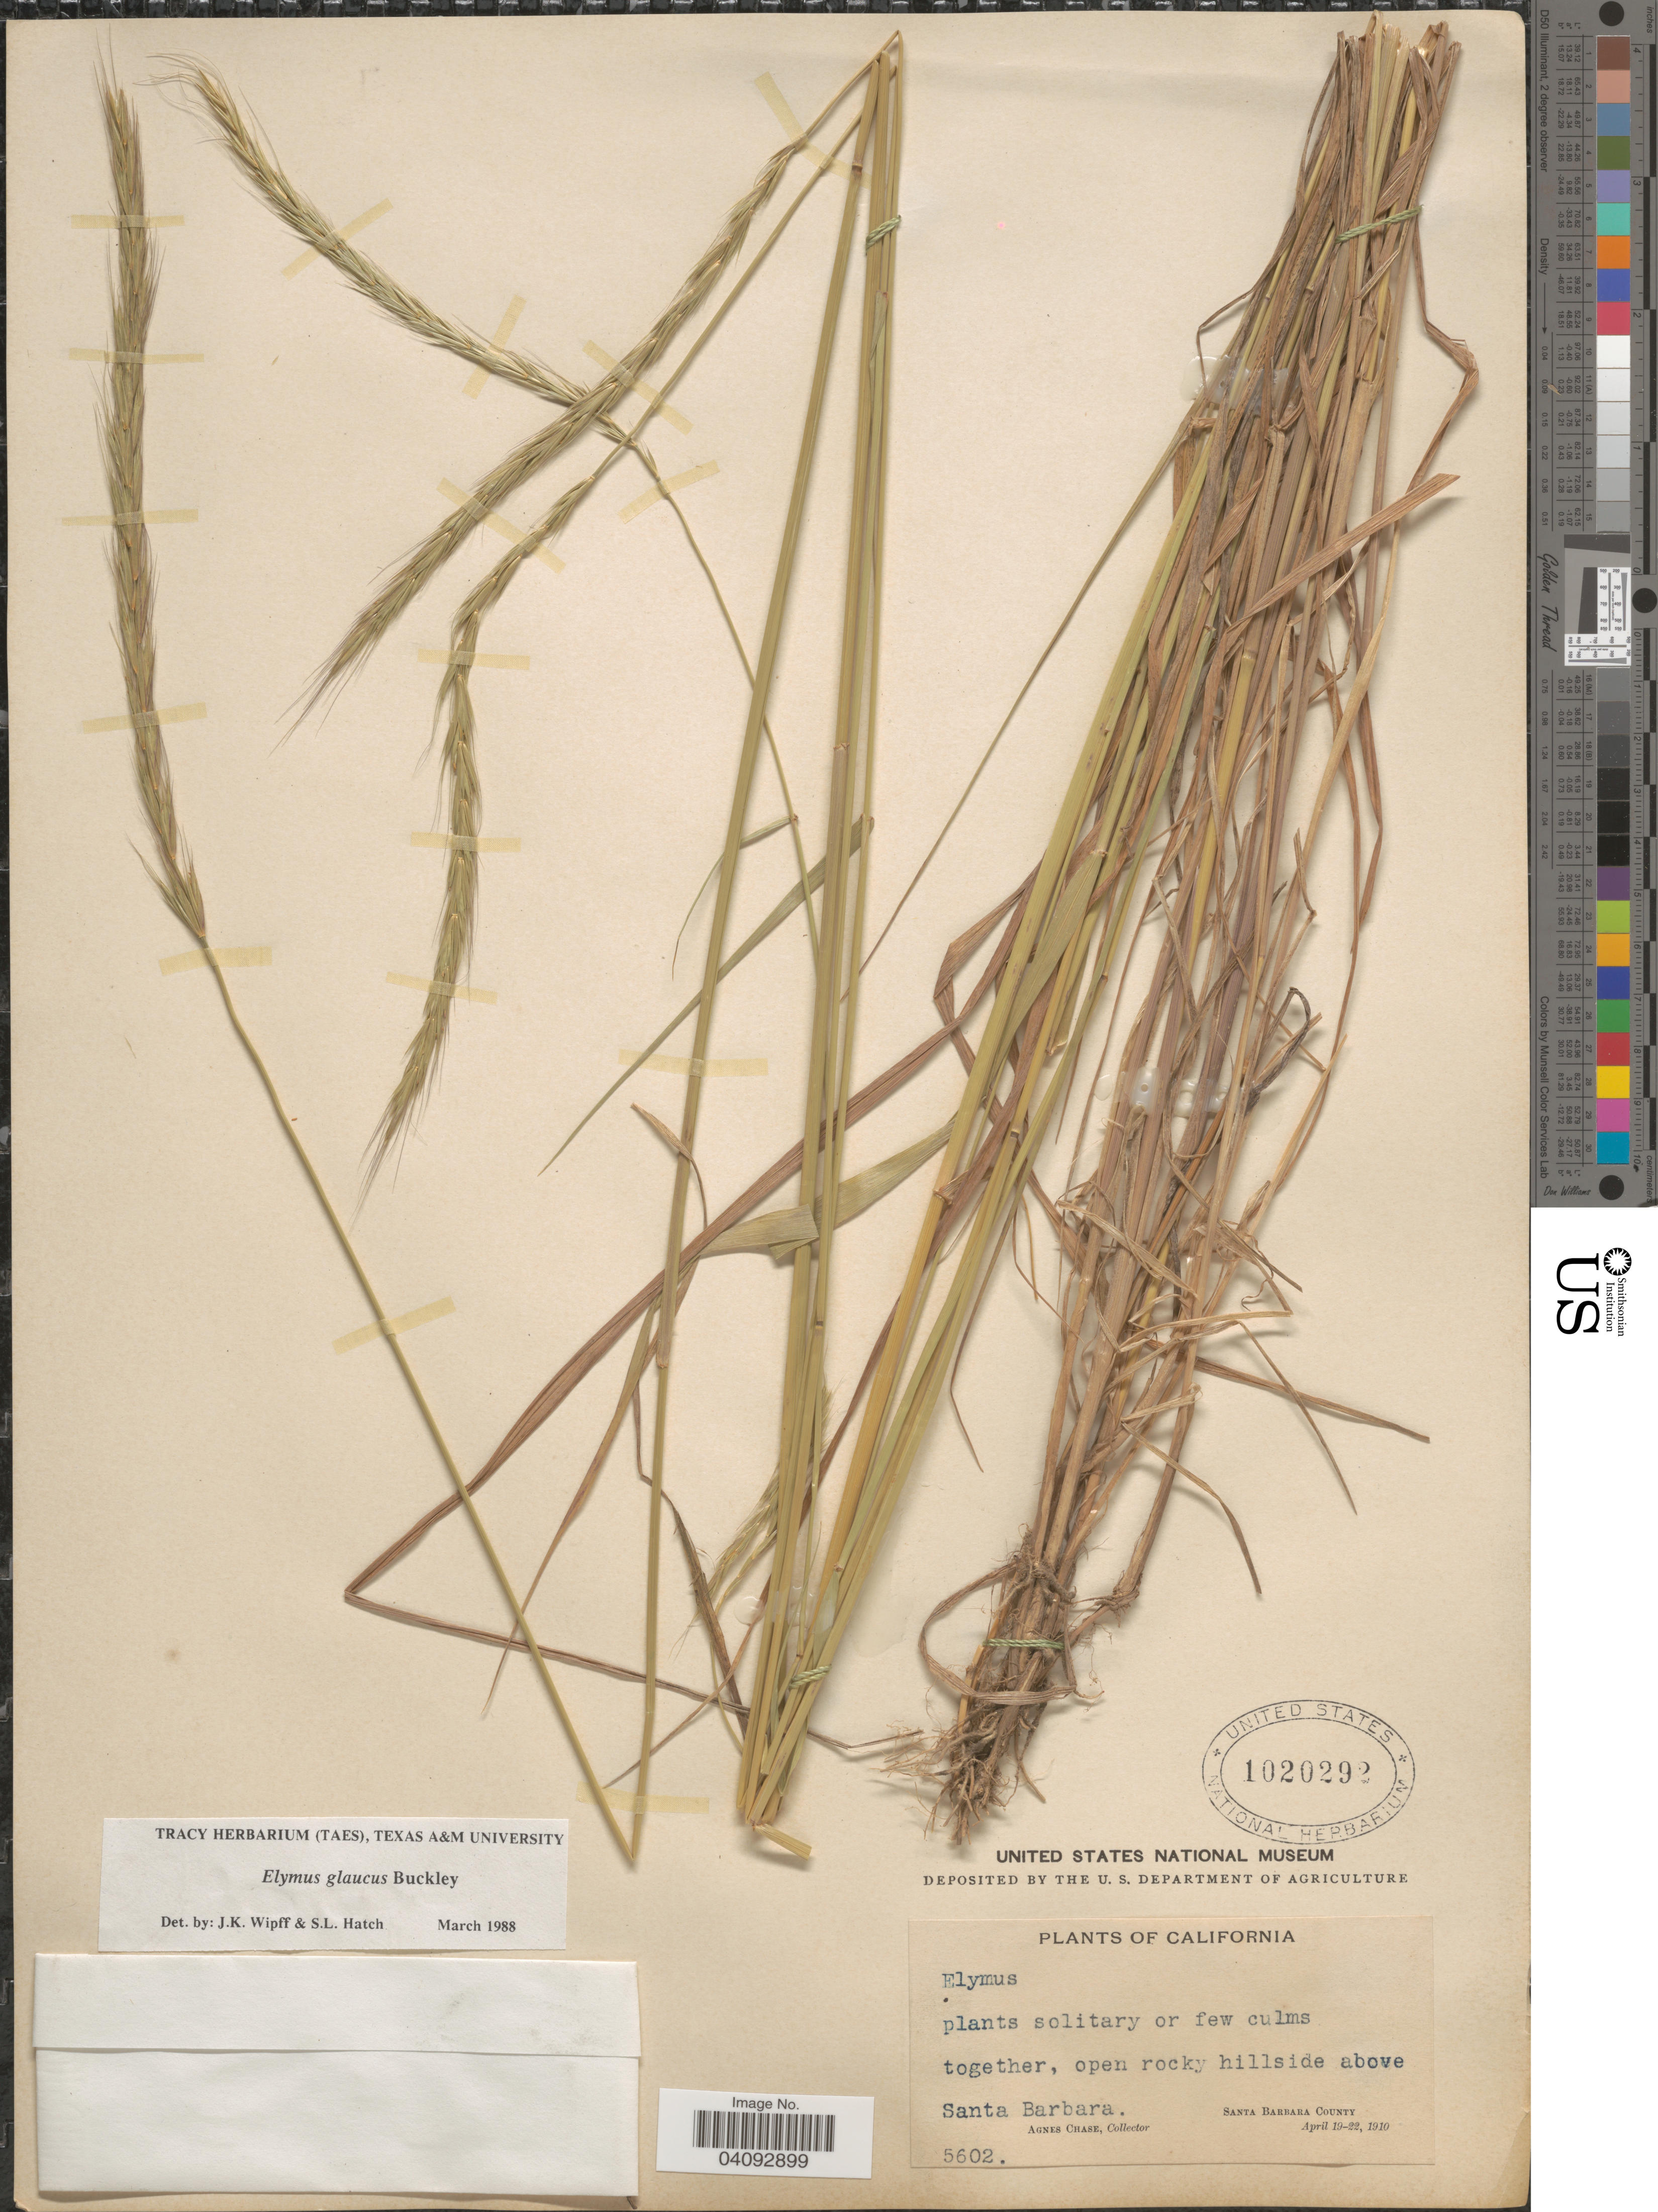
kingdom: Plantae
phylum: Tracheophyta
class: Liliopsida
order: Poales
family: Poaceae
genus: Elymus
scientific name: Elymus glaucus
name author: Buckley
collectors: A. Chase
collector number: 5602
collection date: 1910-04-19/1910-04-22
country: United States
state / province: California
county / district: Santa Barbara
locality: Open rocky hillside above Santa Barbara. Santa Barbara County.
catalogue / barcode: US 1020292